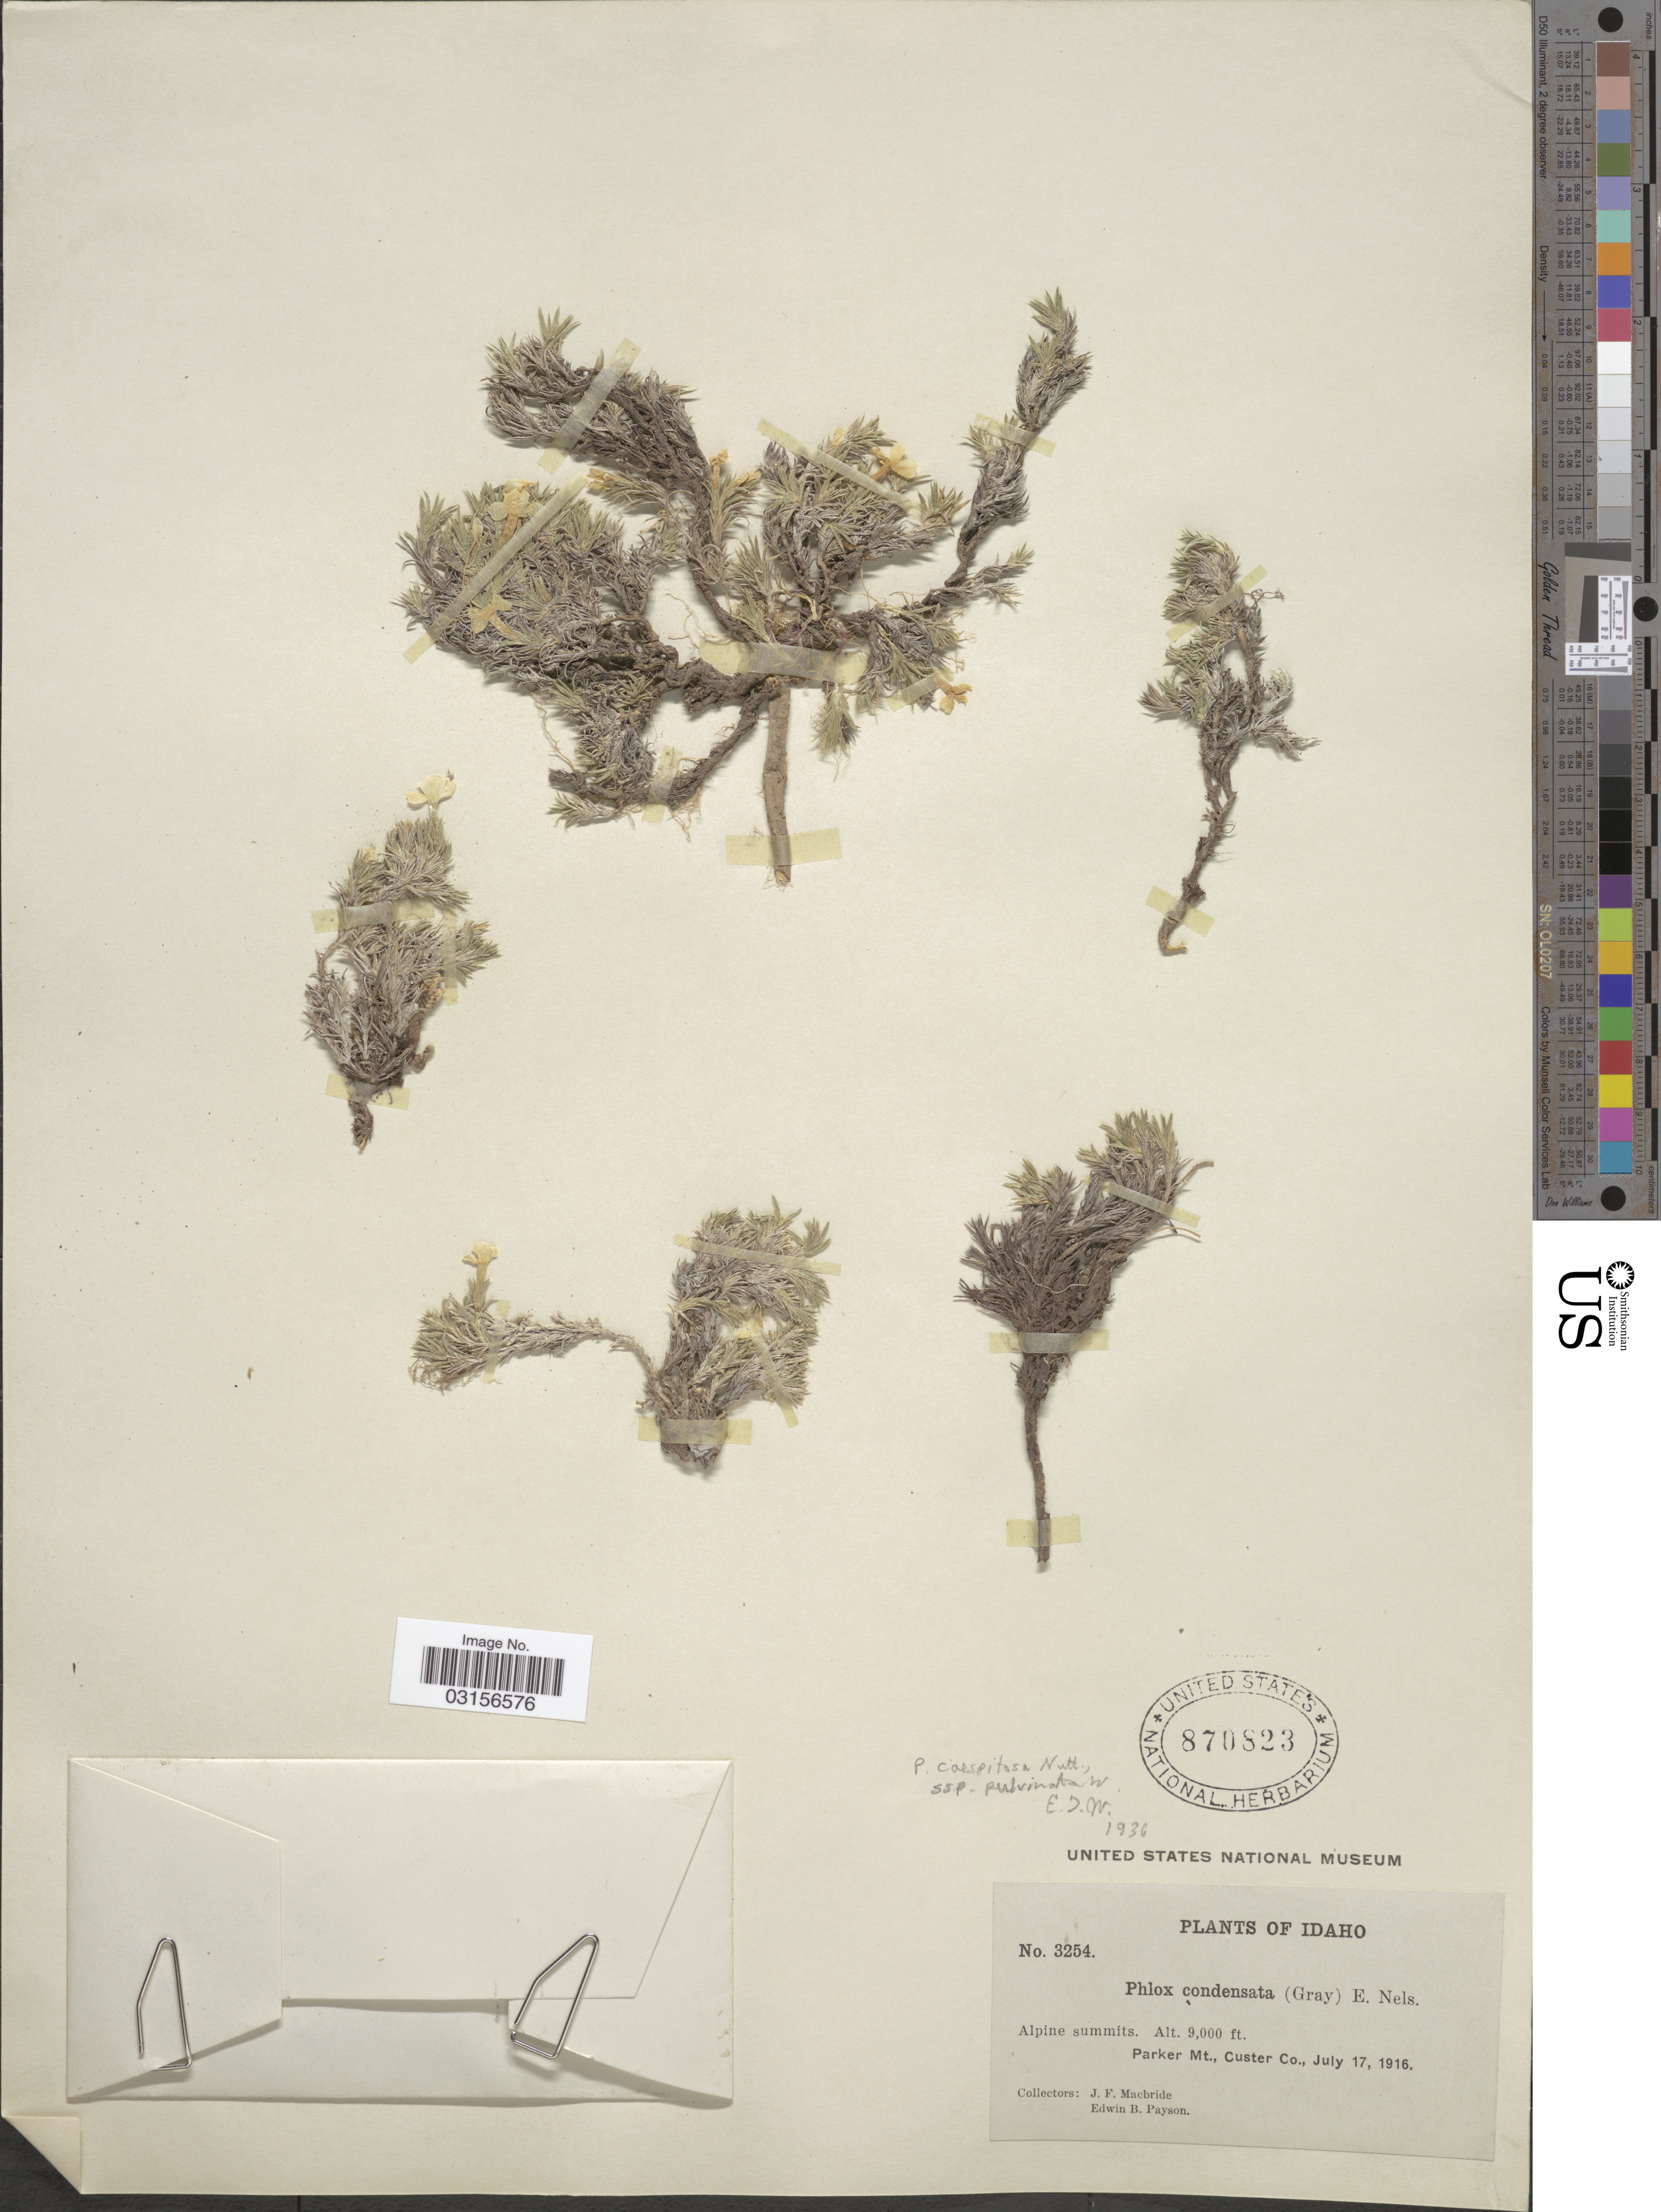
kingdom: Plantae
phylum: Tracheophyta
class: Magnoliopsida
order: Ericales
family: Polemoniaceae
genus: Phlox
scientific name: Phlox condensata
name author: (A. Gray) E.E. Nelson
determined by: Mayfield, M. H.; Ferguson, C. J.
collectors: J. F. Macbride & E. B. Payson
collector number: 3254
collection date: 1916-07-17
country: United States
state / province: Idaho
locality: Parker Mt., Custer Co.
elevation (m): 2743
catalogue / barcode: US 870823